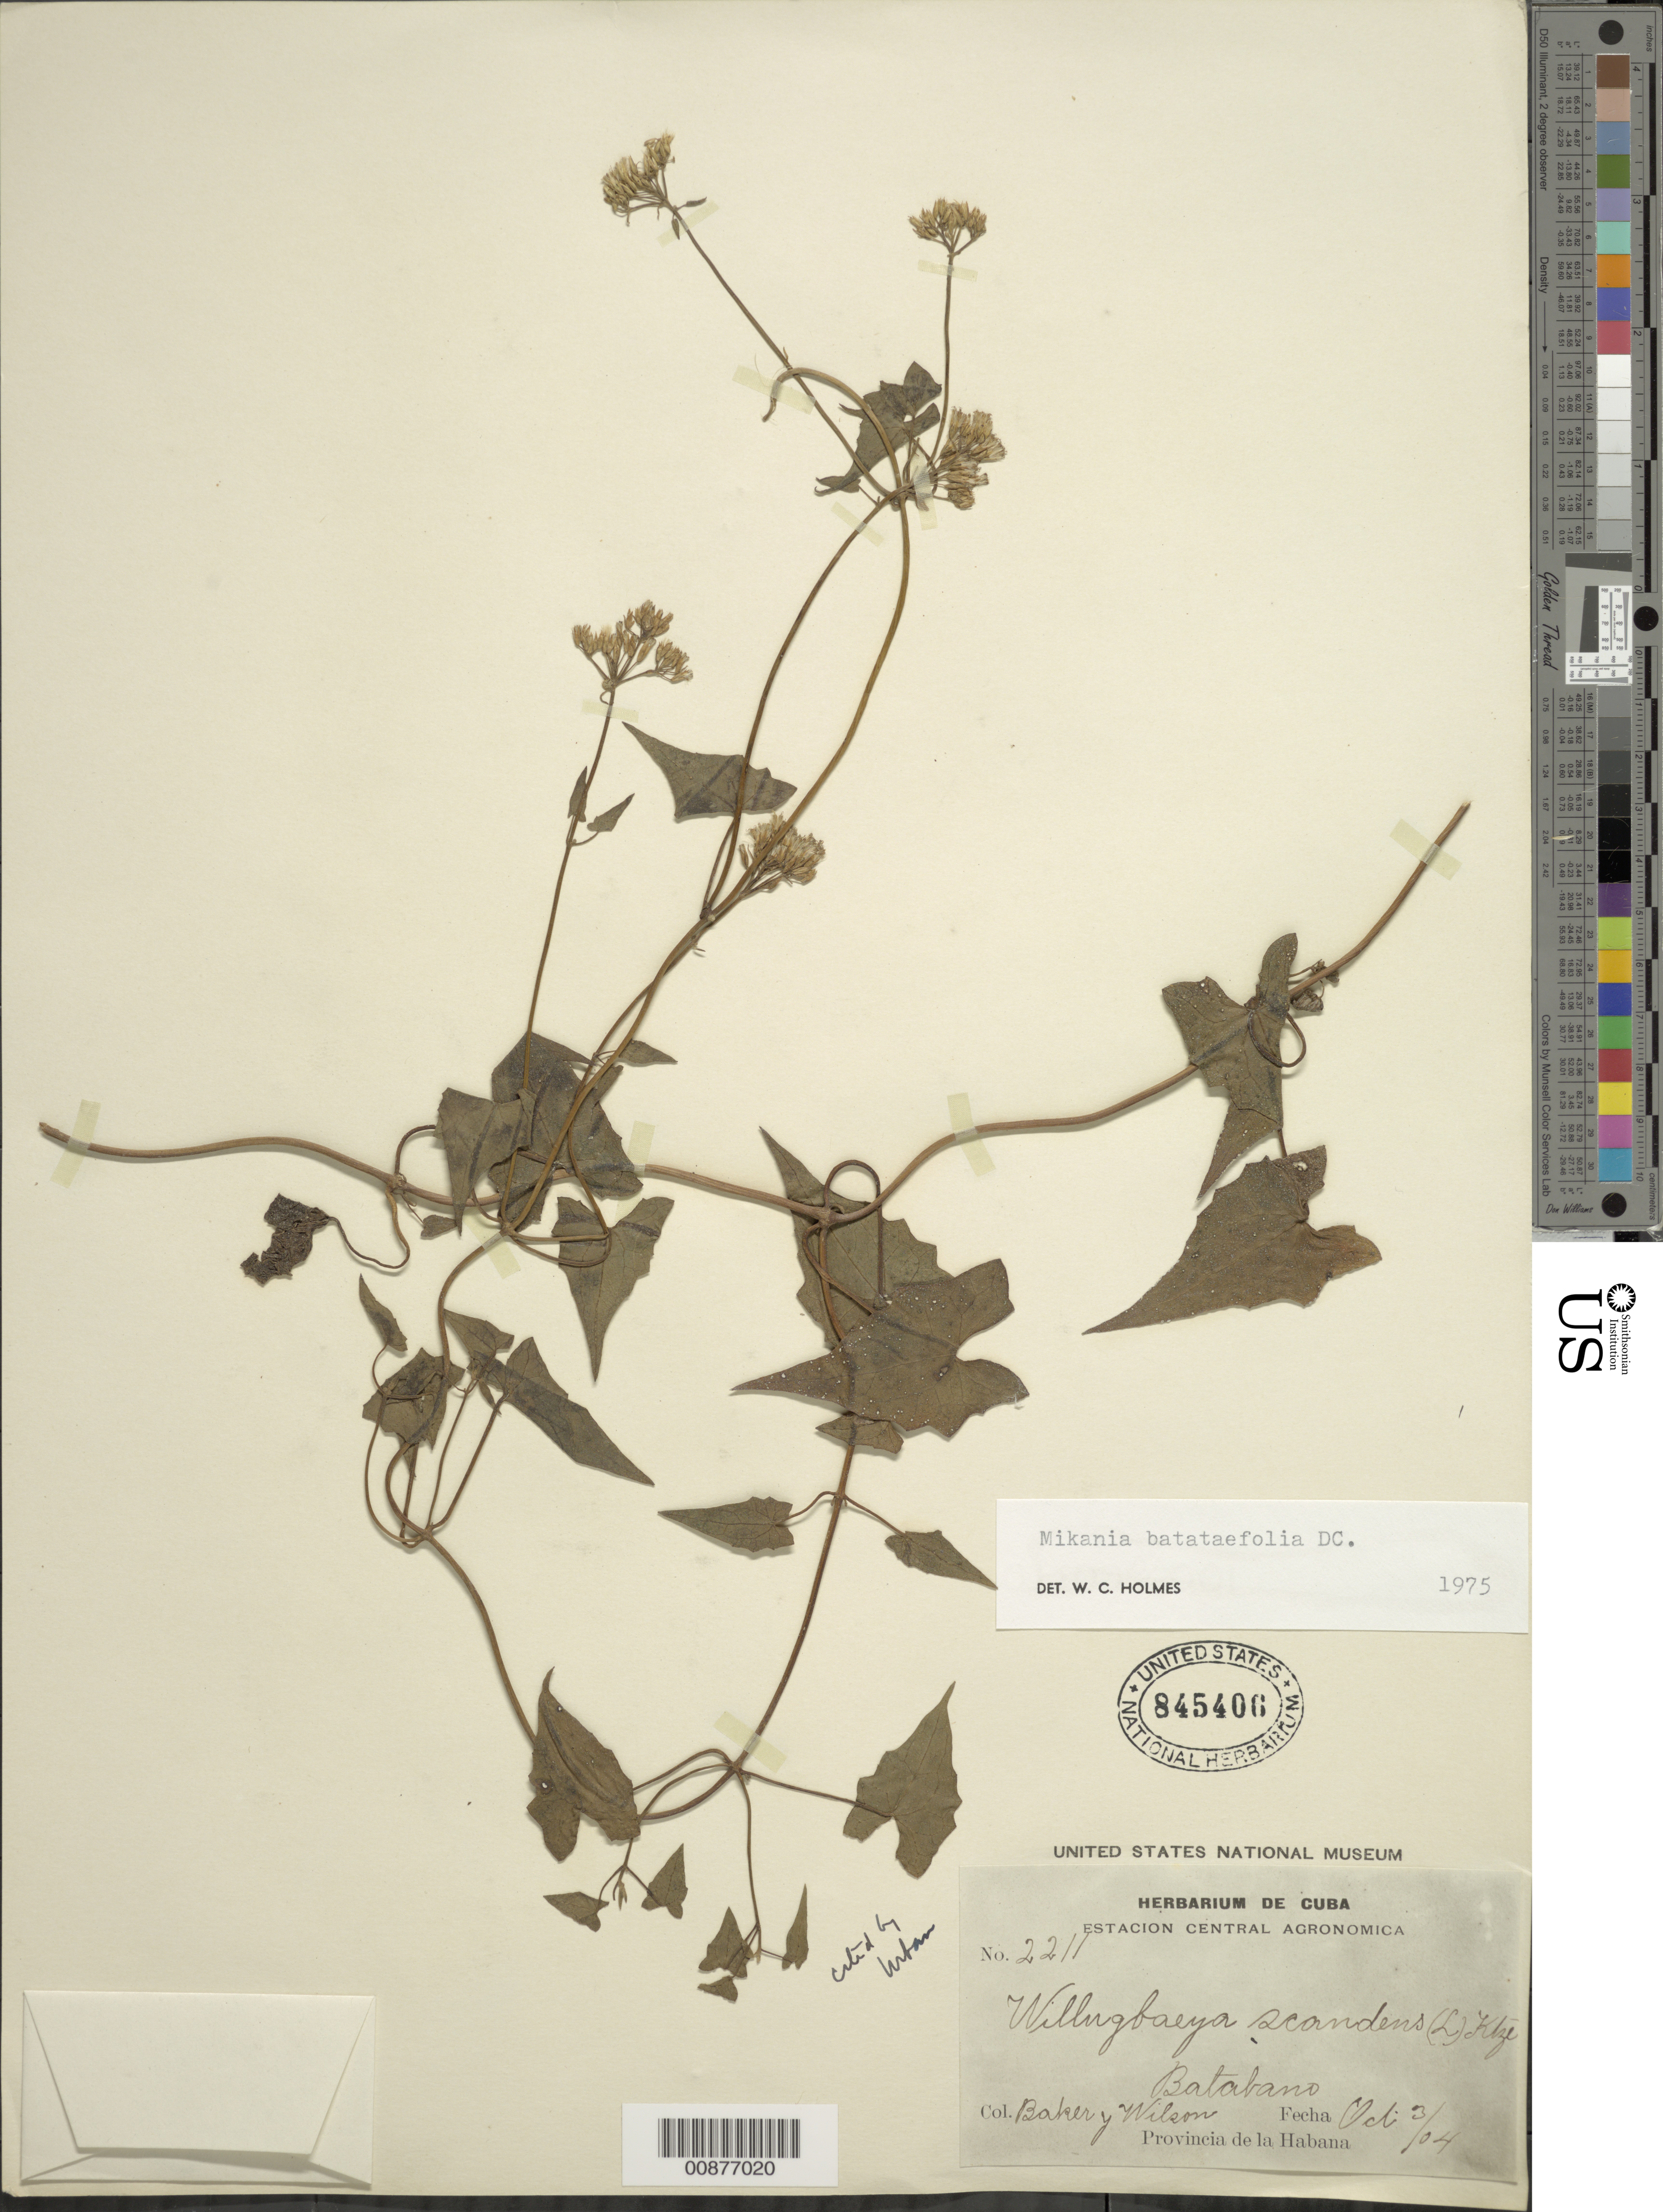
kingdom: Plantae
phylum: Tracheophyta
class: Magnoliopsida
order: Asterales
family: Asteraceae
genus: Mikania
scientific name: Mikania batataefolia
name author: DC.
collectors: C. F. Baker & -- Wilson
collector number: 2211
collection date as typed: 03 Oct 1904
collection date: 1904-10-03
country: Cuba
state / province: La Habana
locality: Batabano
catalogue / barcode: US 845406